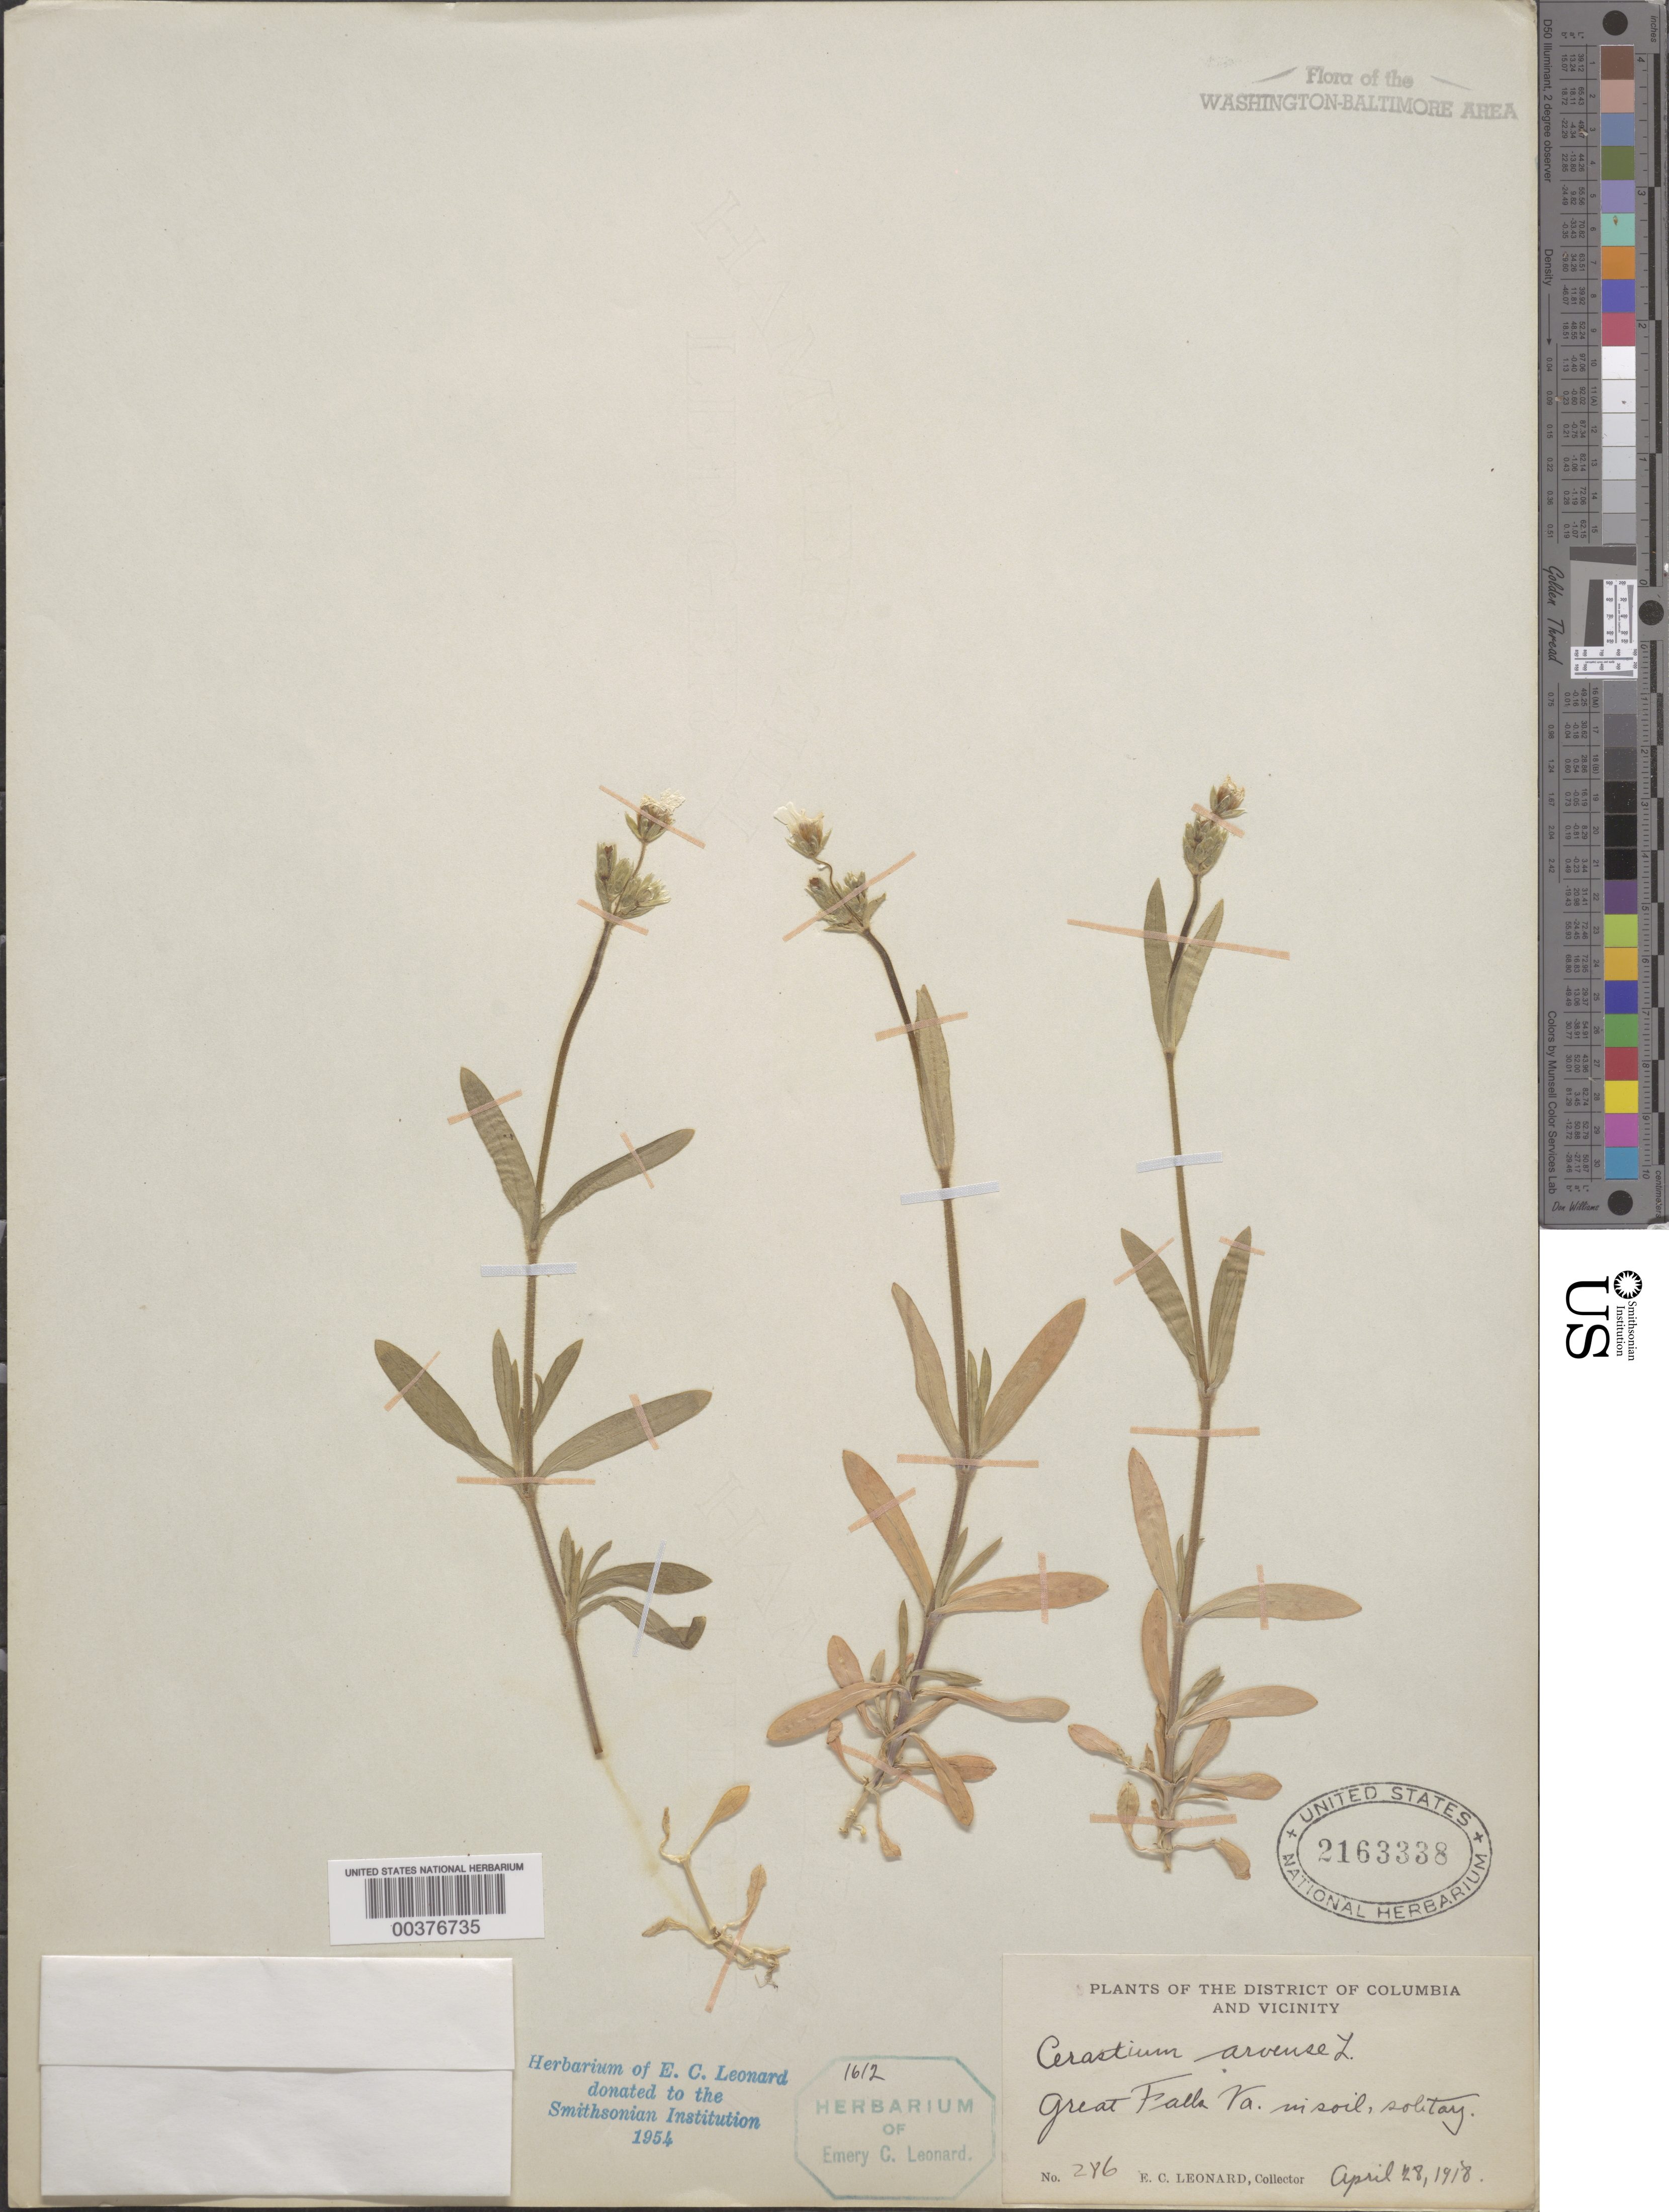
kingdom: Plantae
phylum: Tracheophyta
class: Magnoliopsida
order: Caryophyllales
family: Caryophyllaceae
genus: Cerastium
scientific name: Cerastium arvense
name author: L.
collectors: E. C. Leonard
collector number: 286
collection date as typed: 28 Apr 1918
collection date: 1918-04-28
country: United States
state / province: Virginia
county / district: Fairfax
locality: Great Falls C. & O. Canal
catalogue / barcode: US 2163338